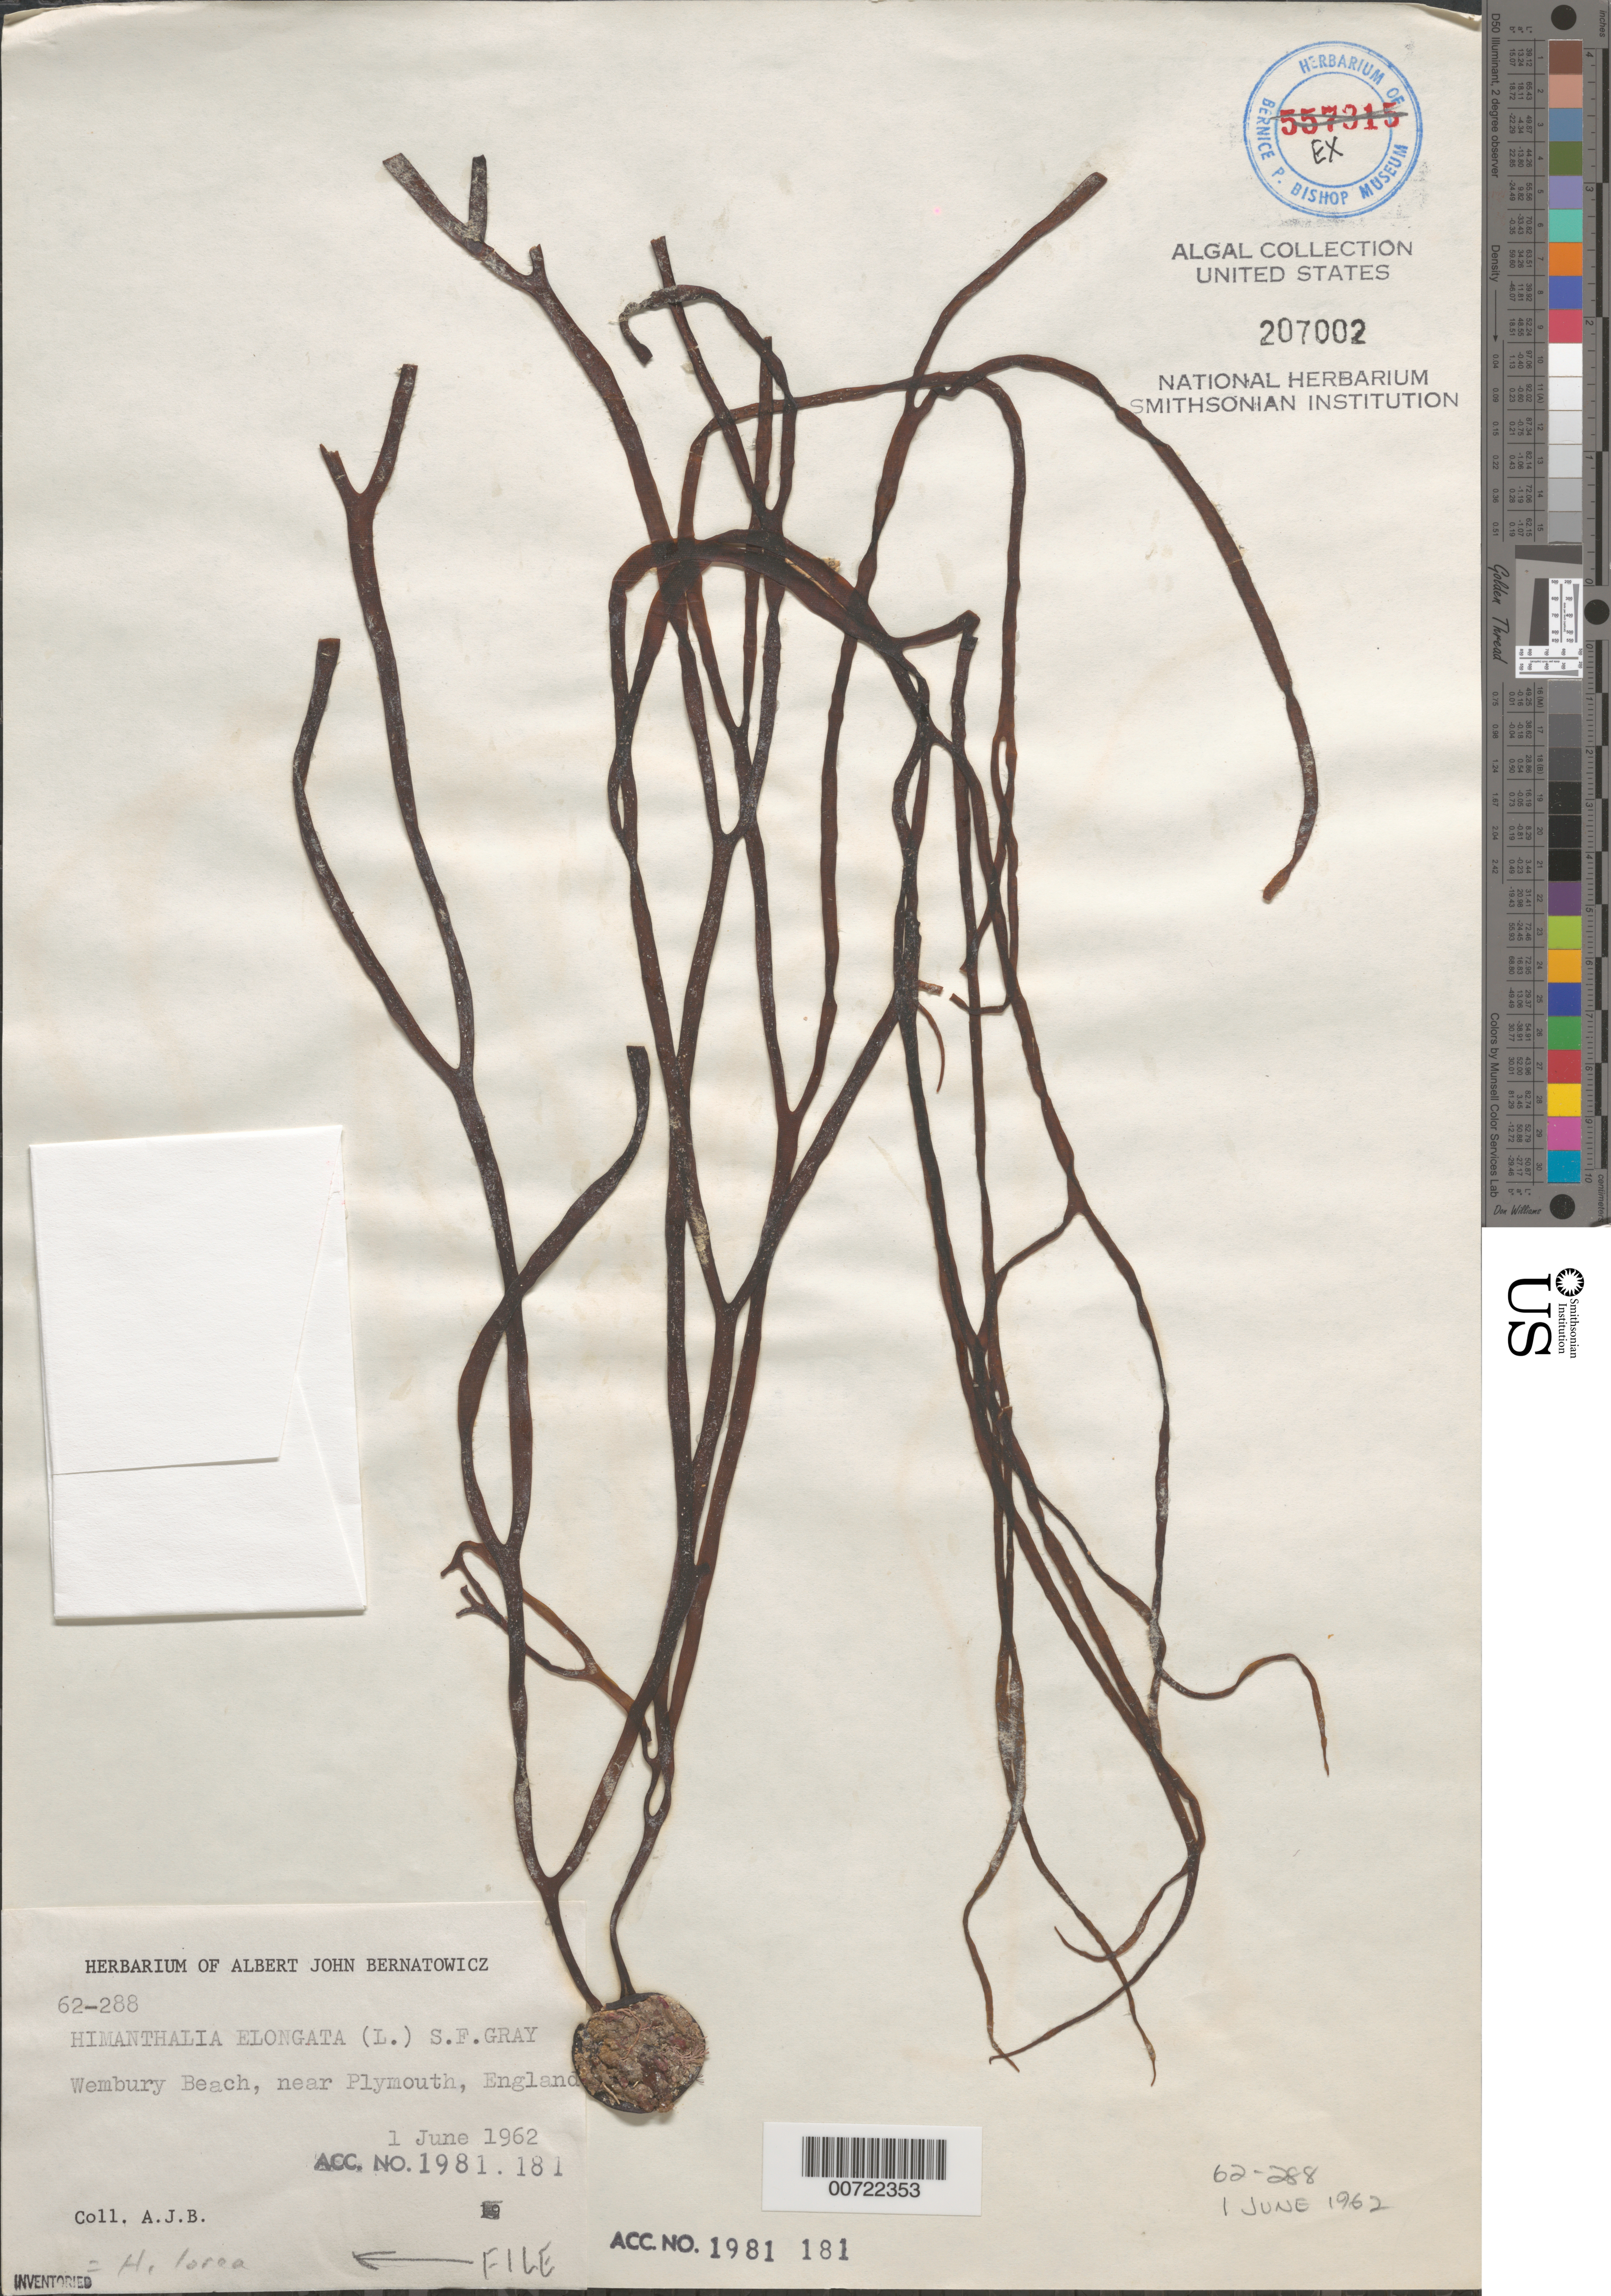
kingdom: Chromista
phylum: Ochrophyta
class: Phaeophyceae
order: Fucales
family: Himanthaliaceae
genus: Himanthalia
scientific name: Himanthalia lorea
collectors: A. Bernatowicz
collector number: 62-288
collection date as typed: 01 Jun 1962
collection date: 1962-06-01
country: United Kingdom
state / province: England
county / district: Devon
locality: Wembury Beach, near Plymouth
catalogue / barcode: US 207002